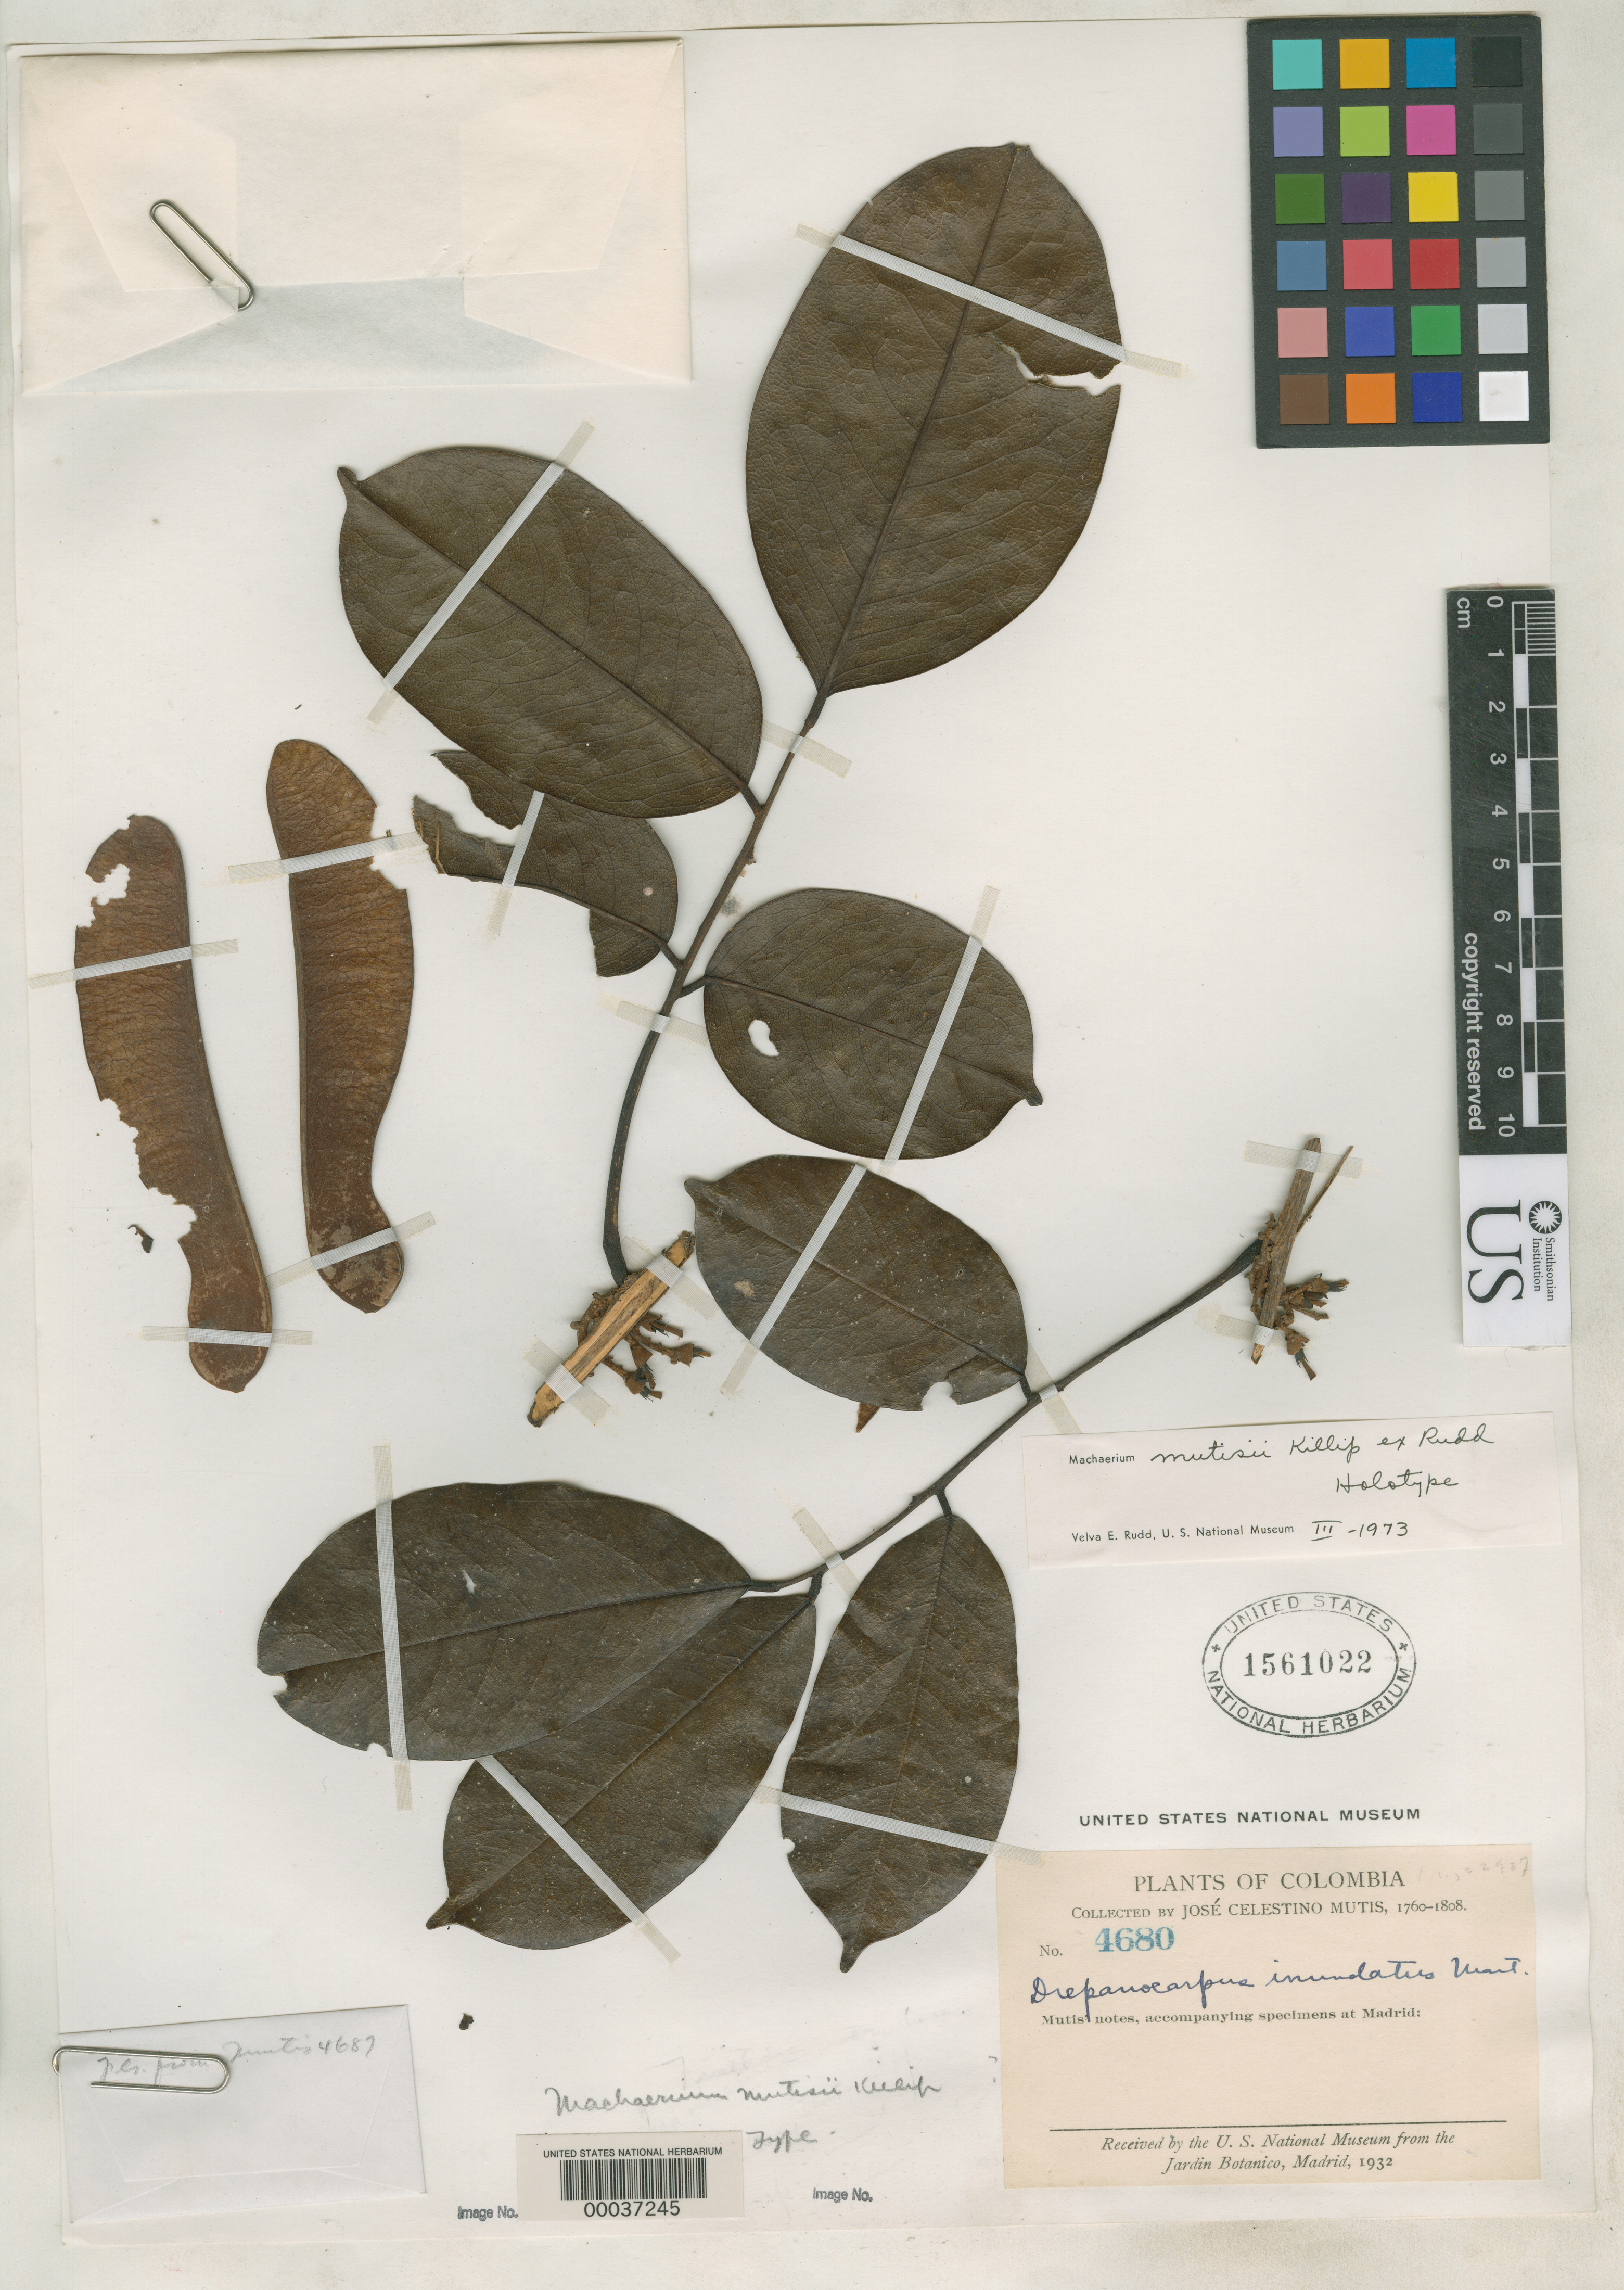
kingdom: Plantae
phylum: Tracheophyta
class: Magnoliopsida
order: Fabales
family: Fabaceae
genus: Machaerium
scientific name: Machaerium mutisii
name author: Killip ex Rudd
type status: Holotype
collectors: J. C. B. Mutis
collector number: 4680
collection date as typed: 1760 to -- --- 1808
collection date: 1760/1808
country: Colombia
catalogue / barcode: US 1561022